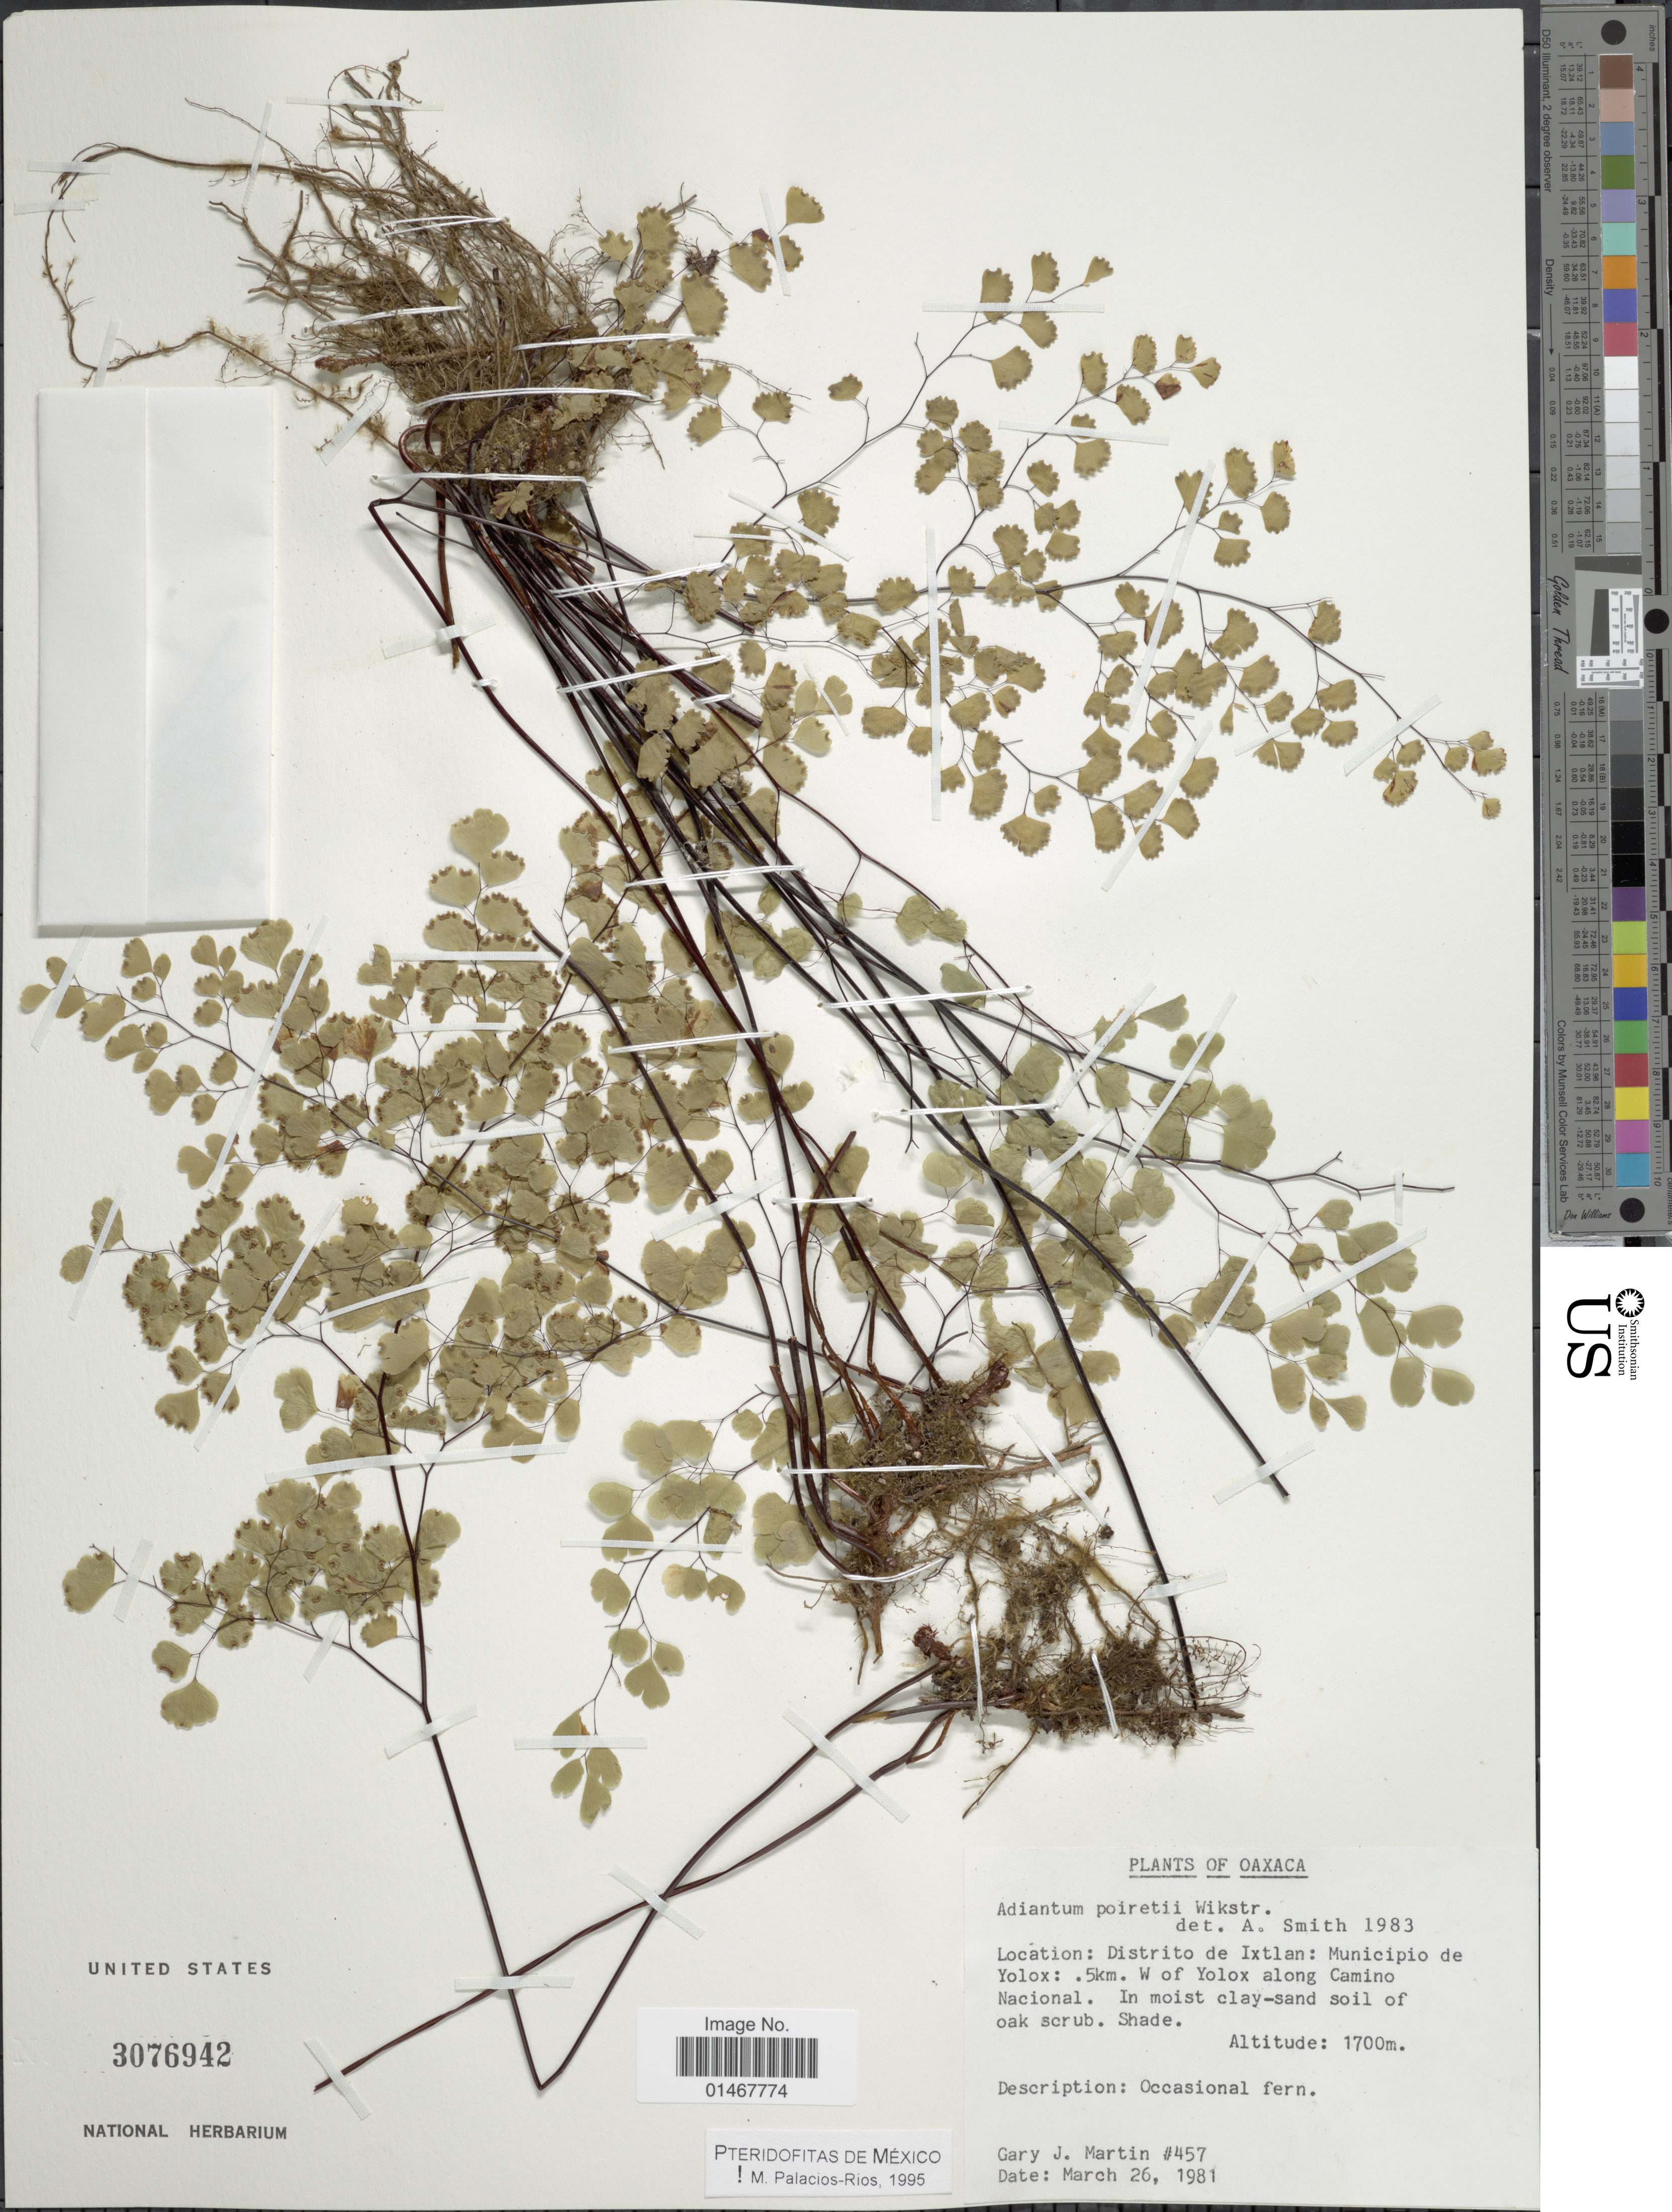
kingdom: Plantae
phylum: Tracheophyta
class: Polypodiopsida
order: Polypodiales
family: Pteridaceae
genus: Adiantum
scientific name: Adiantum poiretii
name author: Wikstr.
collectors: G. J. Martin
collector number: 457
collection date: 1981-03-26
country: Mexico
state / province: Oaxaca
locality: Distrito de Ixtlan: Municpio de Yolox:. 5km. W of Yolox along Camino Nacional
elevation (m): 1700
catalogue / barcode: US 3076942